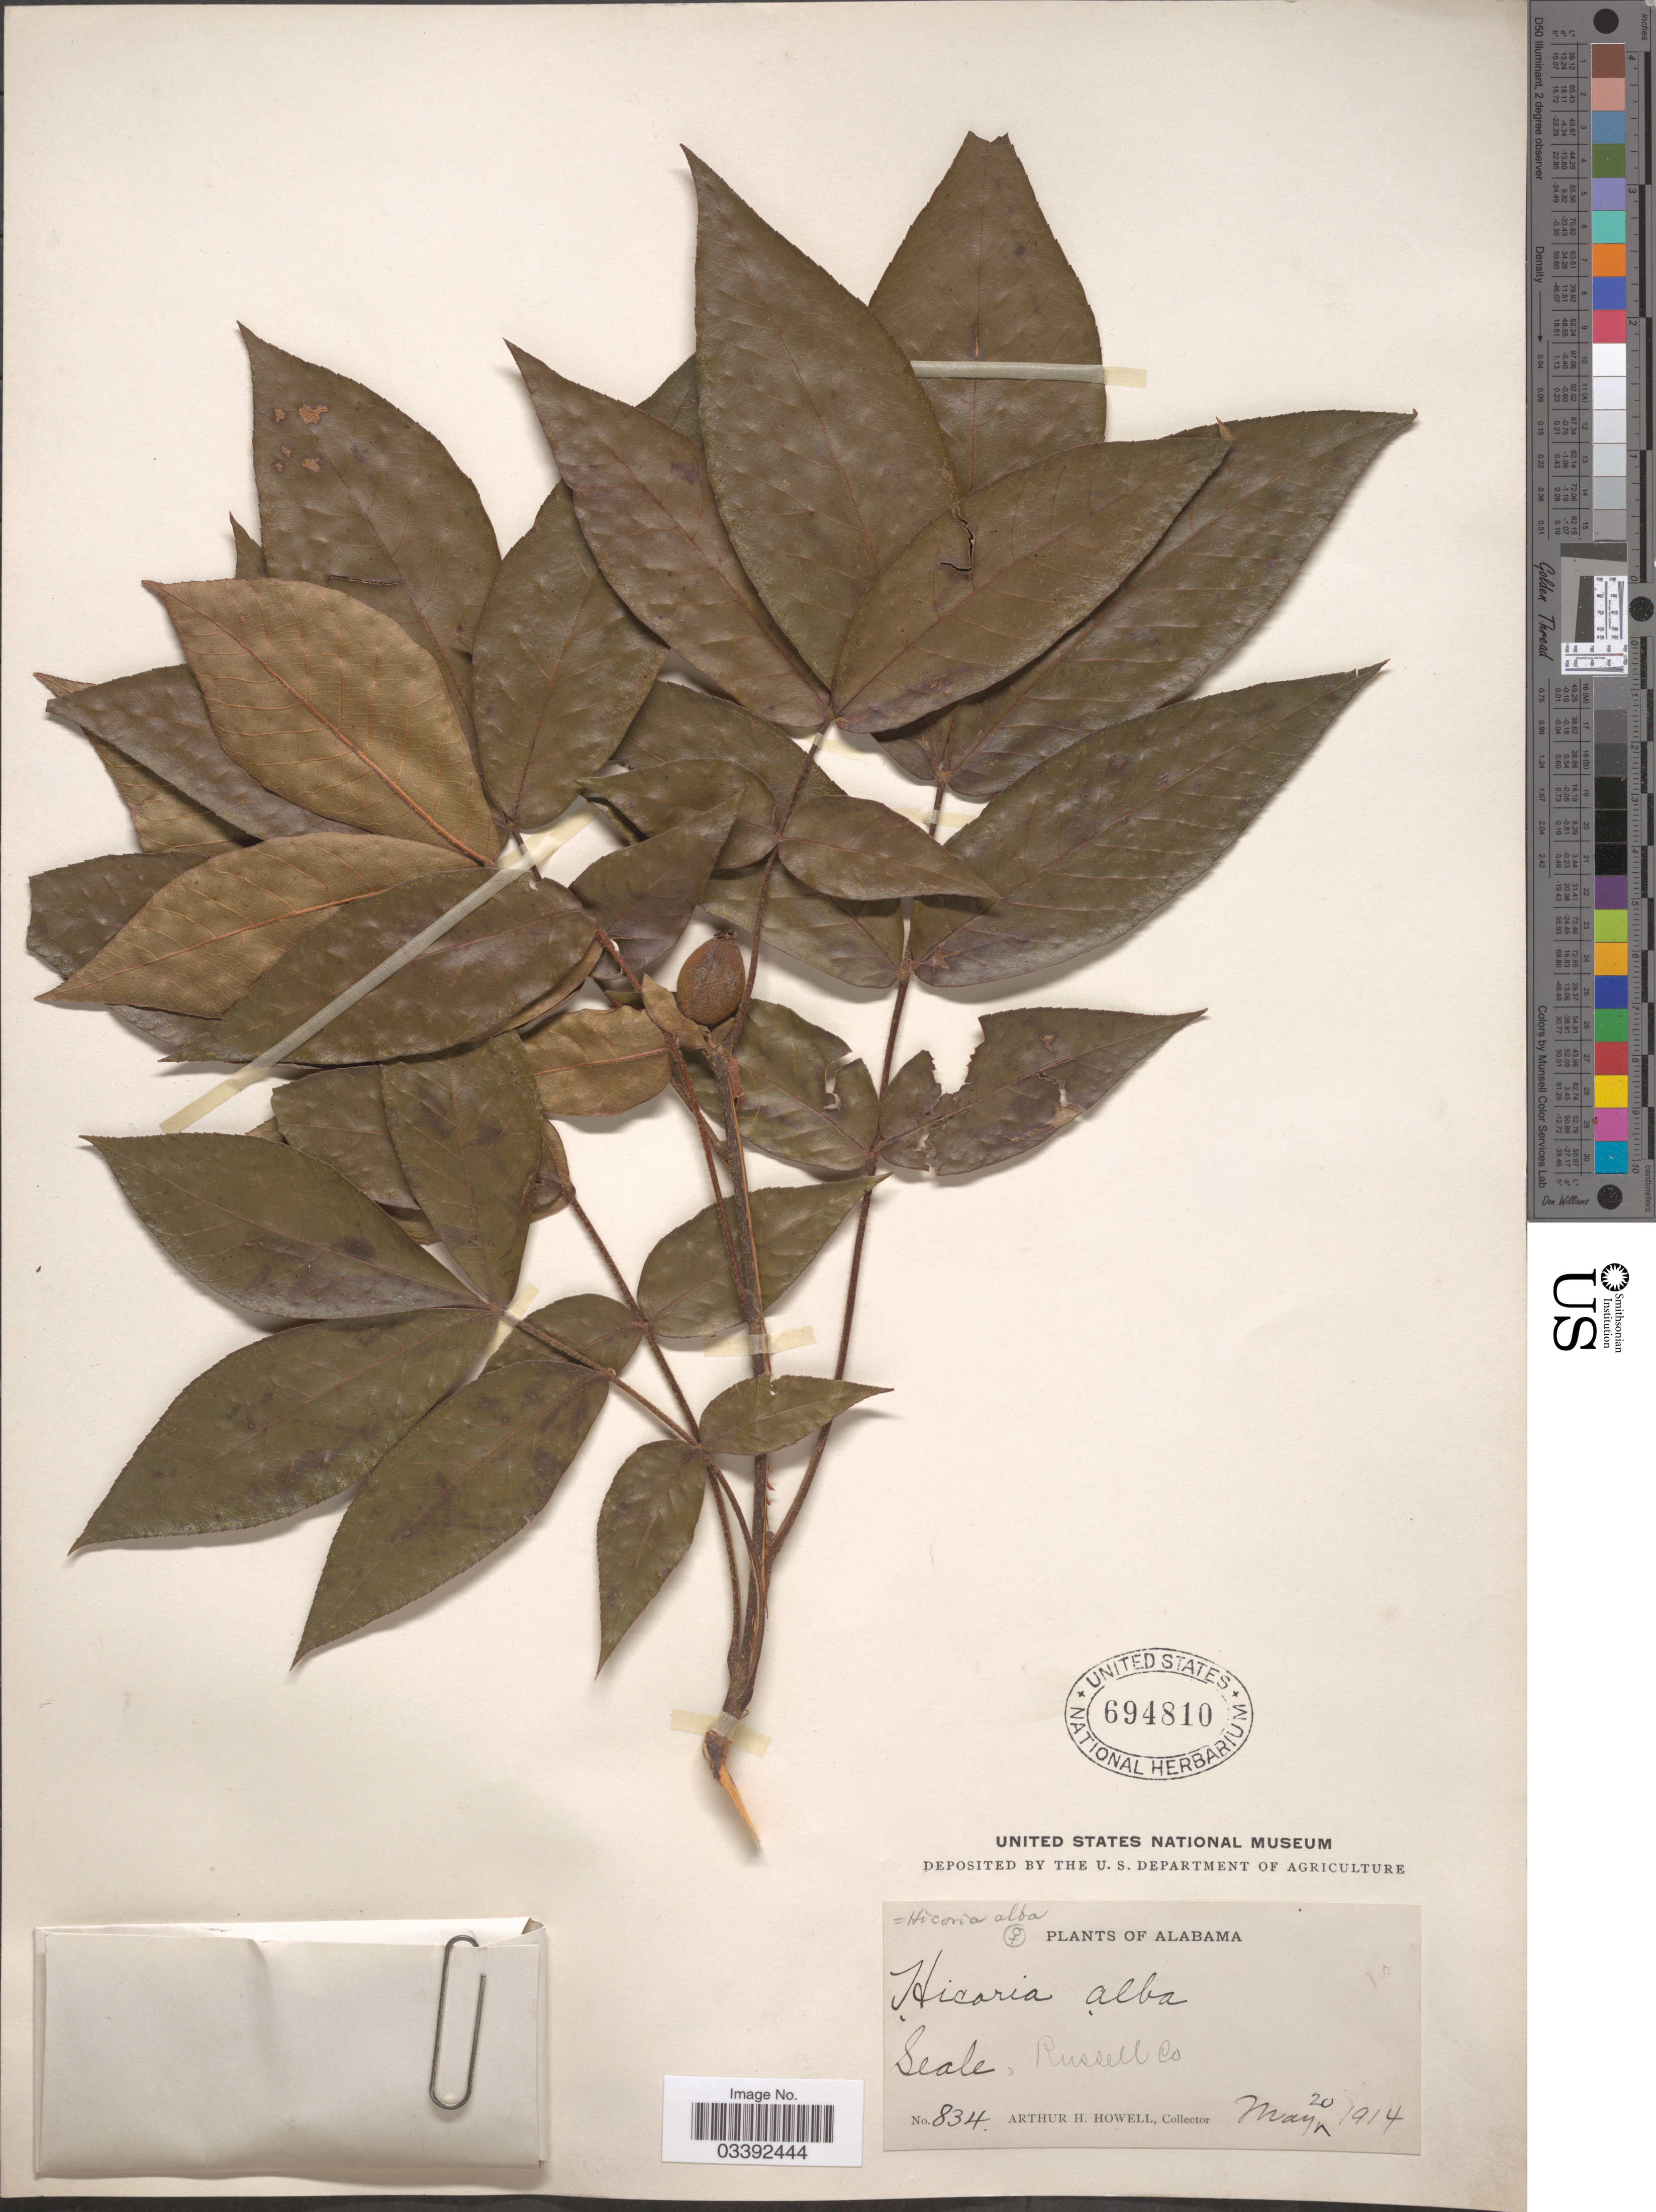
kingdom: Plantae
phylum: Tracheophyta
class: Magnoliopsida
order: Fagales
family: Juglandaceae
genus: Carya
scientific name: Carya tomentosa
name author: (Lam.) Nutt.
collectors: A. H. Howell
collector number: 834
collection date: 1914-05-20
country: United States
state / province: Alabama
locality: Seale, Russell Co.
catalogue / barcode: US 694810